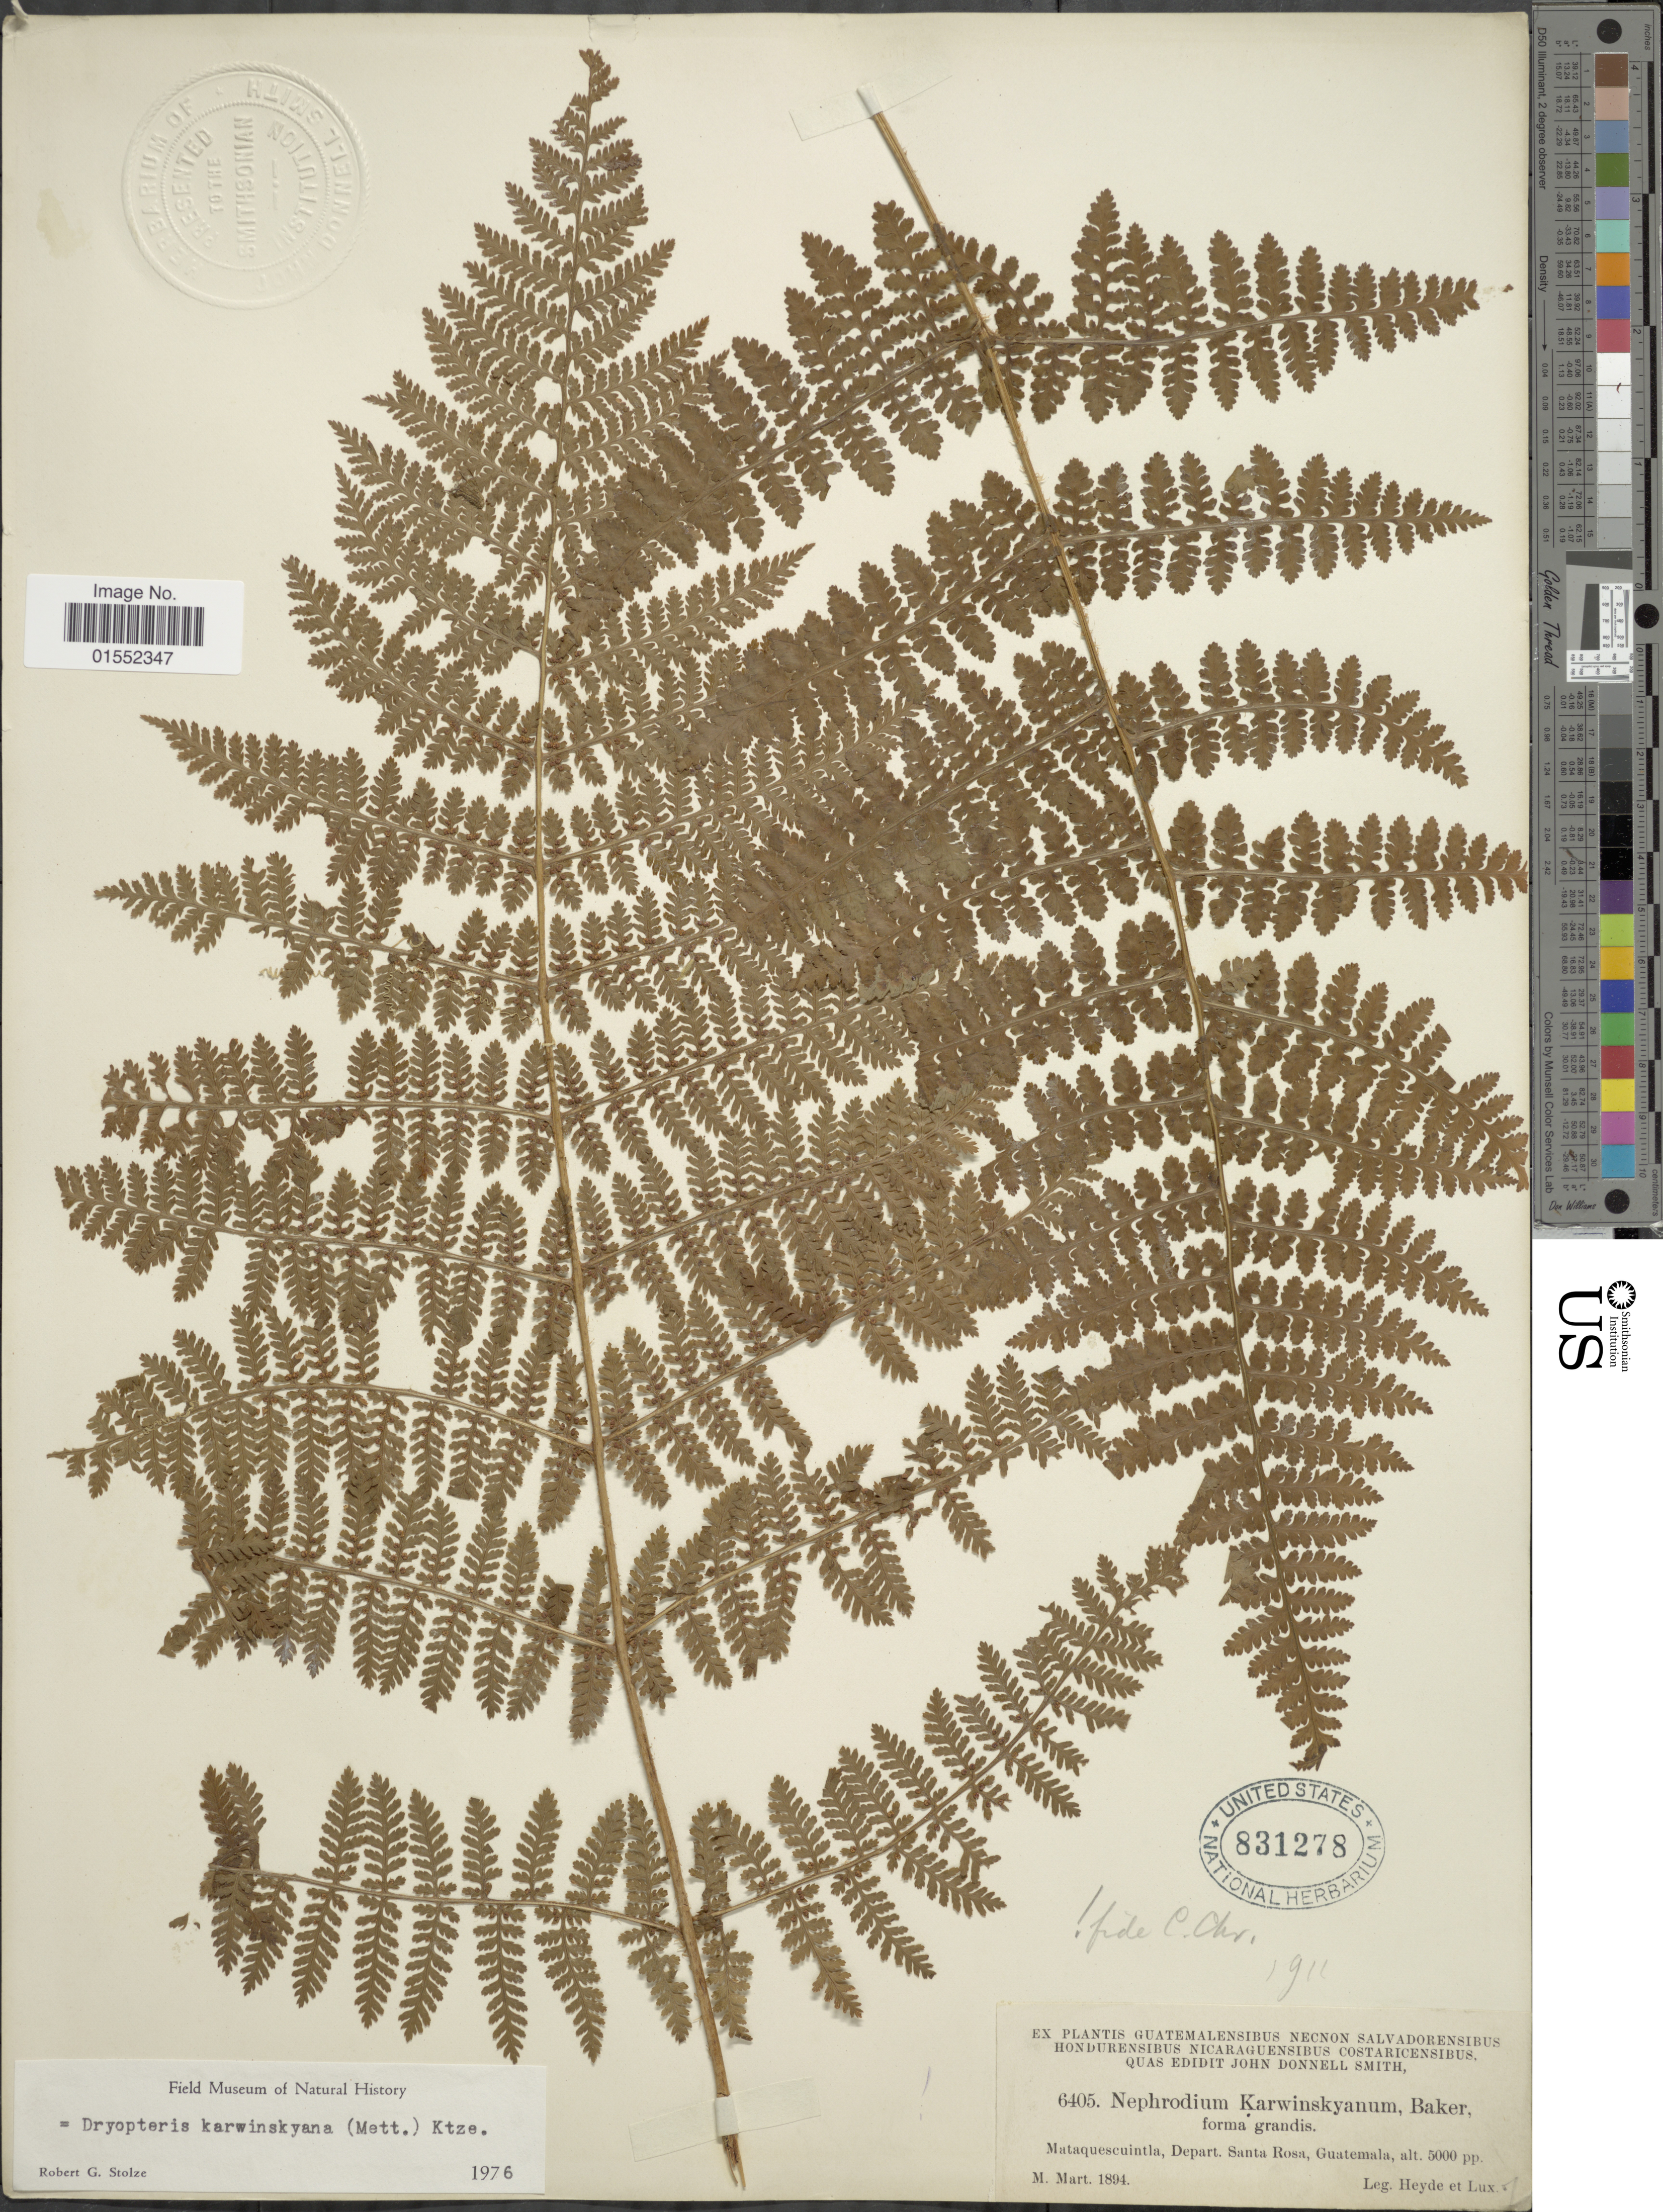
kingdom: Plantae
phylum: Tracheophyta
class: Polypodiopsida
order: Polypodiales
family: Dryopteridaceae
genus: Dryopteris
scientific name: Dryopteris karwinskyana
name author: (Mett.) Kuntze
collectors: Heyde & Lux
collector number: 6405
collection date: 1894-03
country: Guatemala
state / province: Santa Rosa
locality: Mataquescuintla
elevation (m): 1524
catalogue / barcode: US 831278